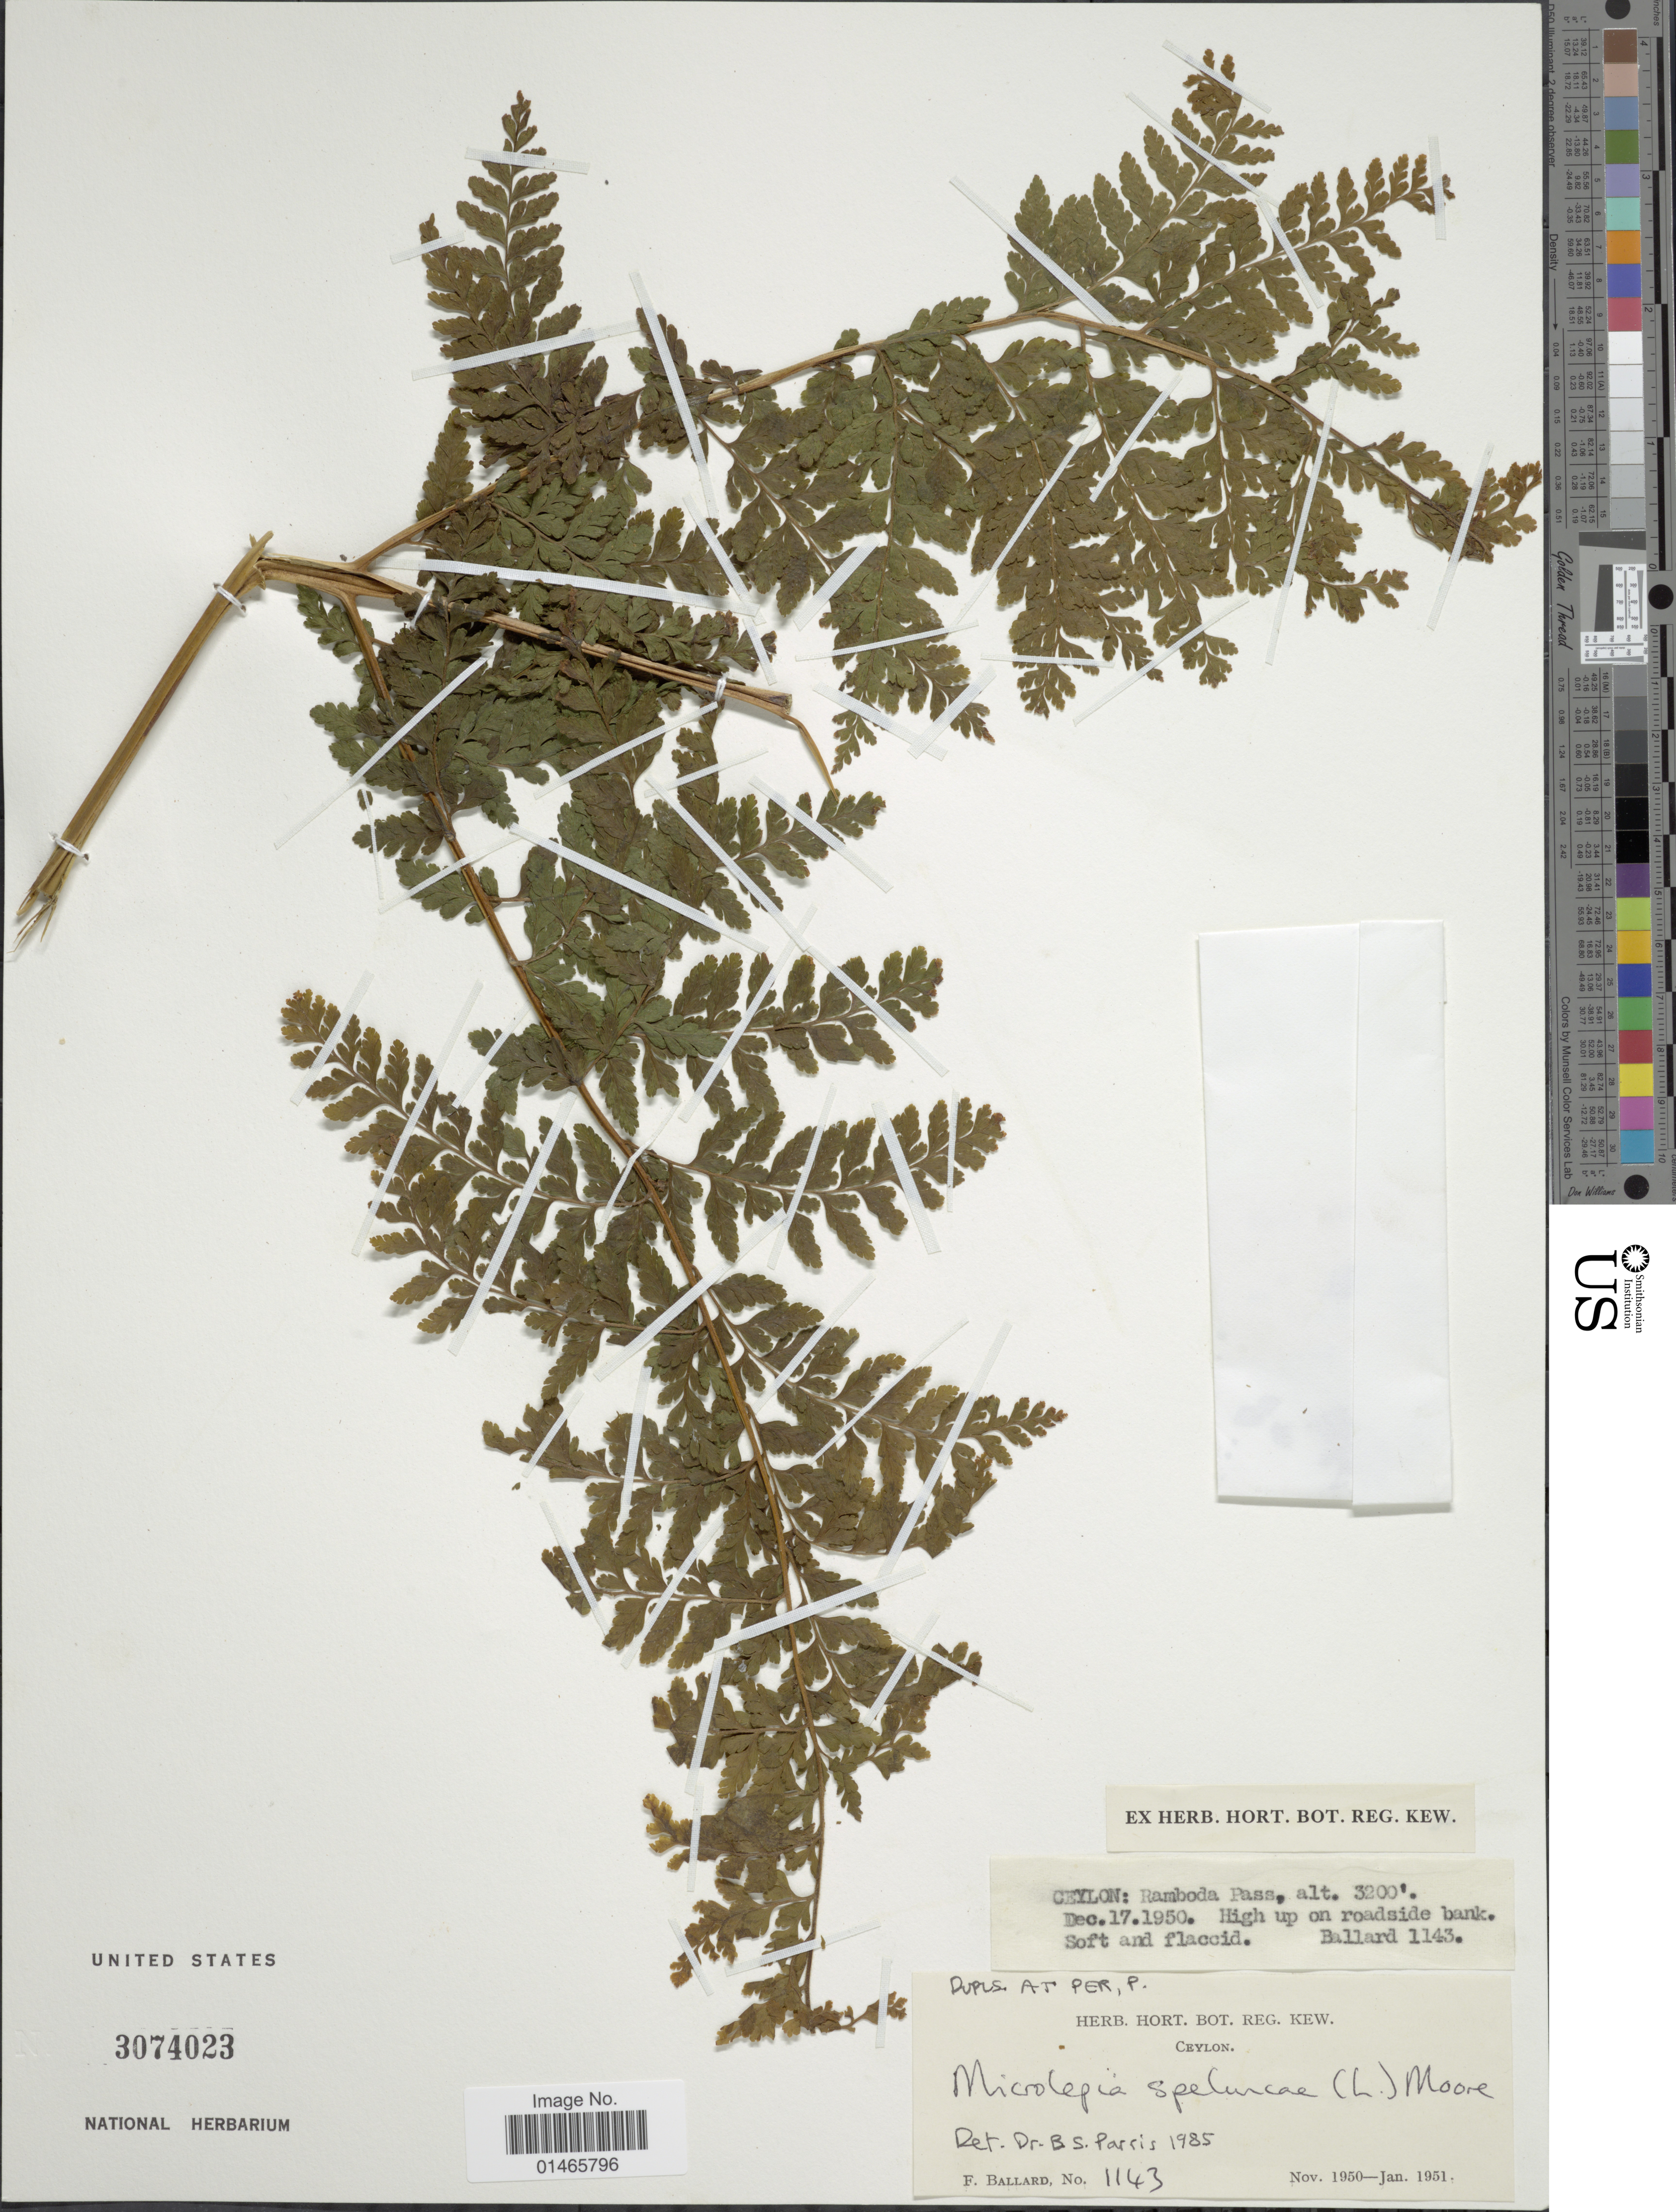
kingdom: Plantae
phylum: Tracheophyta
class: Polypodiopsida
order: Polypodiales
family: Dennstaedtiaceae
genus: Microlepia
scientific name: Microlepia speluncae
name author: (L.) T. Moore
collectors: F. Ballard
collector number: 1143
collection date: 1950-12-17/1951-01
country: Sri Lanka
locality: Ceylon: Ramboda Pass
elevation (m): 975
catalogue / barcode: US 3074023